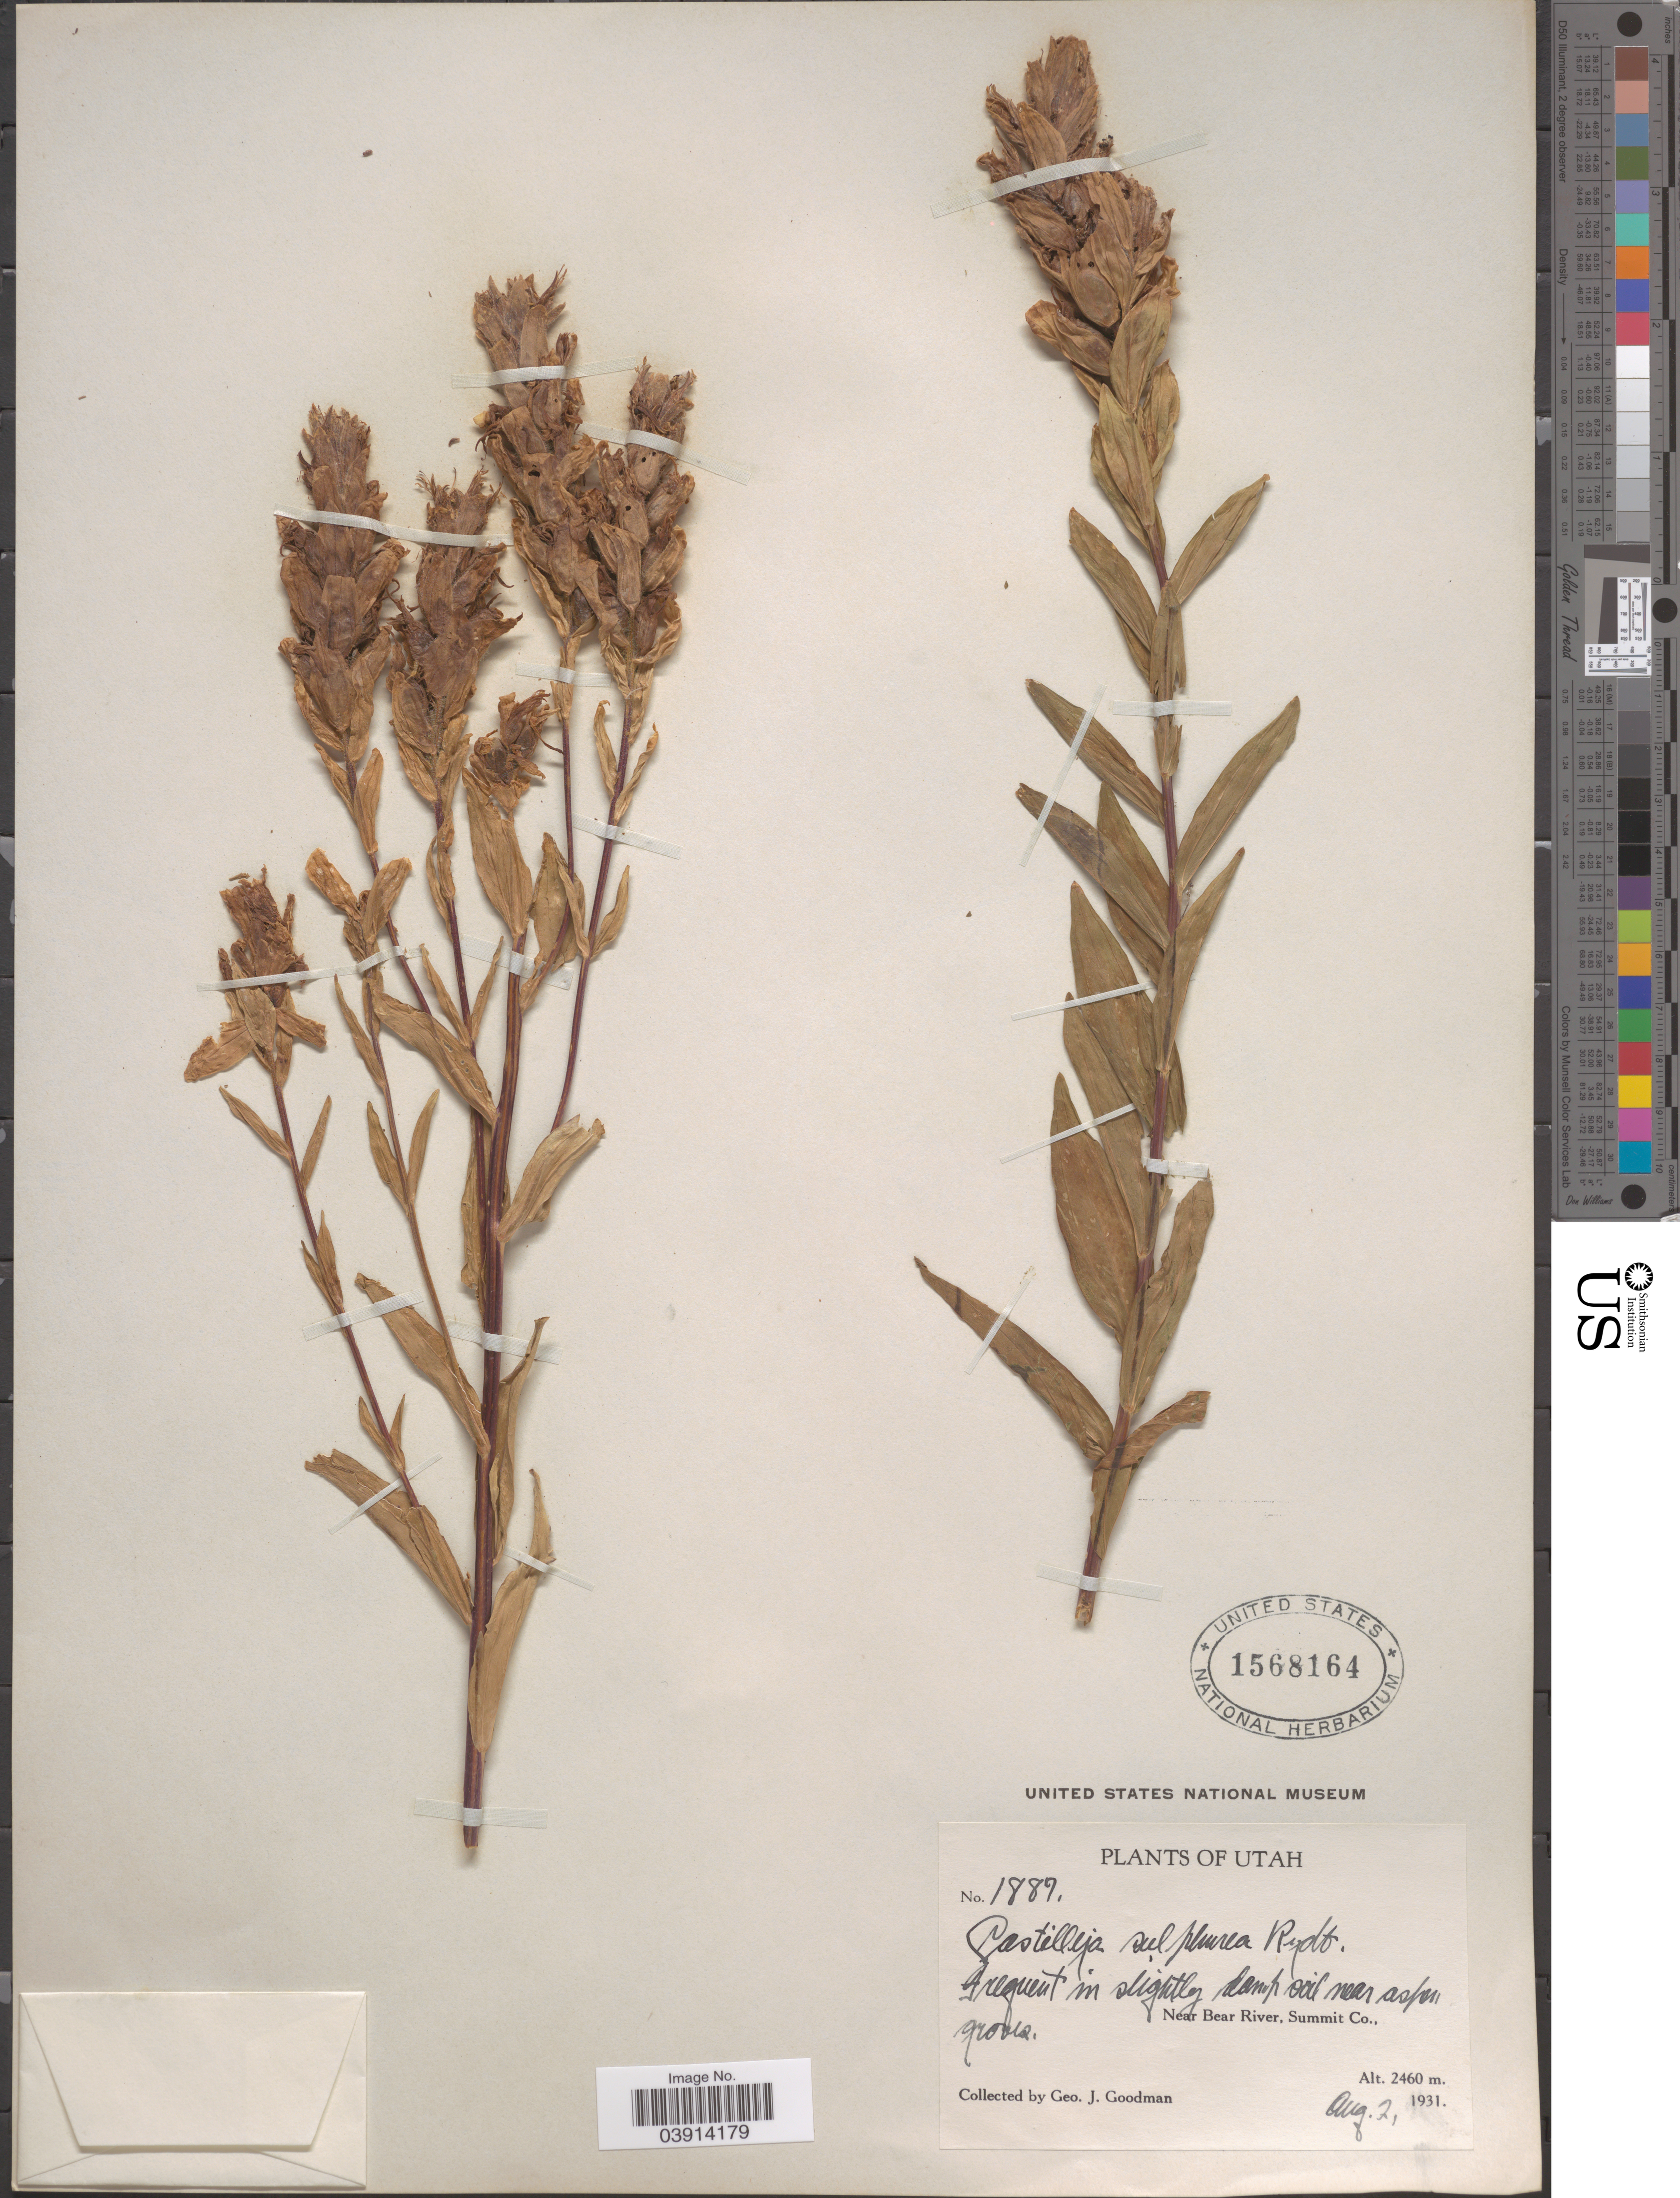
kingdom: Plantae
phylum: Tracheophyta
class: Magnoliopsida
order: Lamiales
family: Orobanchaceae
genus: Castilleja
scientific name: Castilleja septentrionalis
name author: Lindl.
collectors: G. J. Goodman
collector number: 1887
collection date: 1931-08-02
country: United States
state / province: Utah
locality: Near Bear River, Summit Co.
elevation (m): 2460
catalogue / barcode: US 1568164